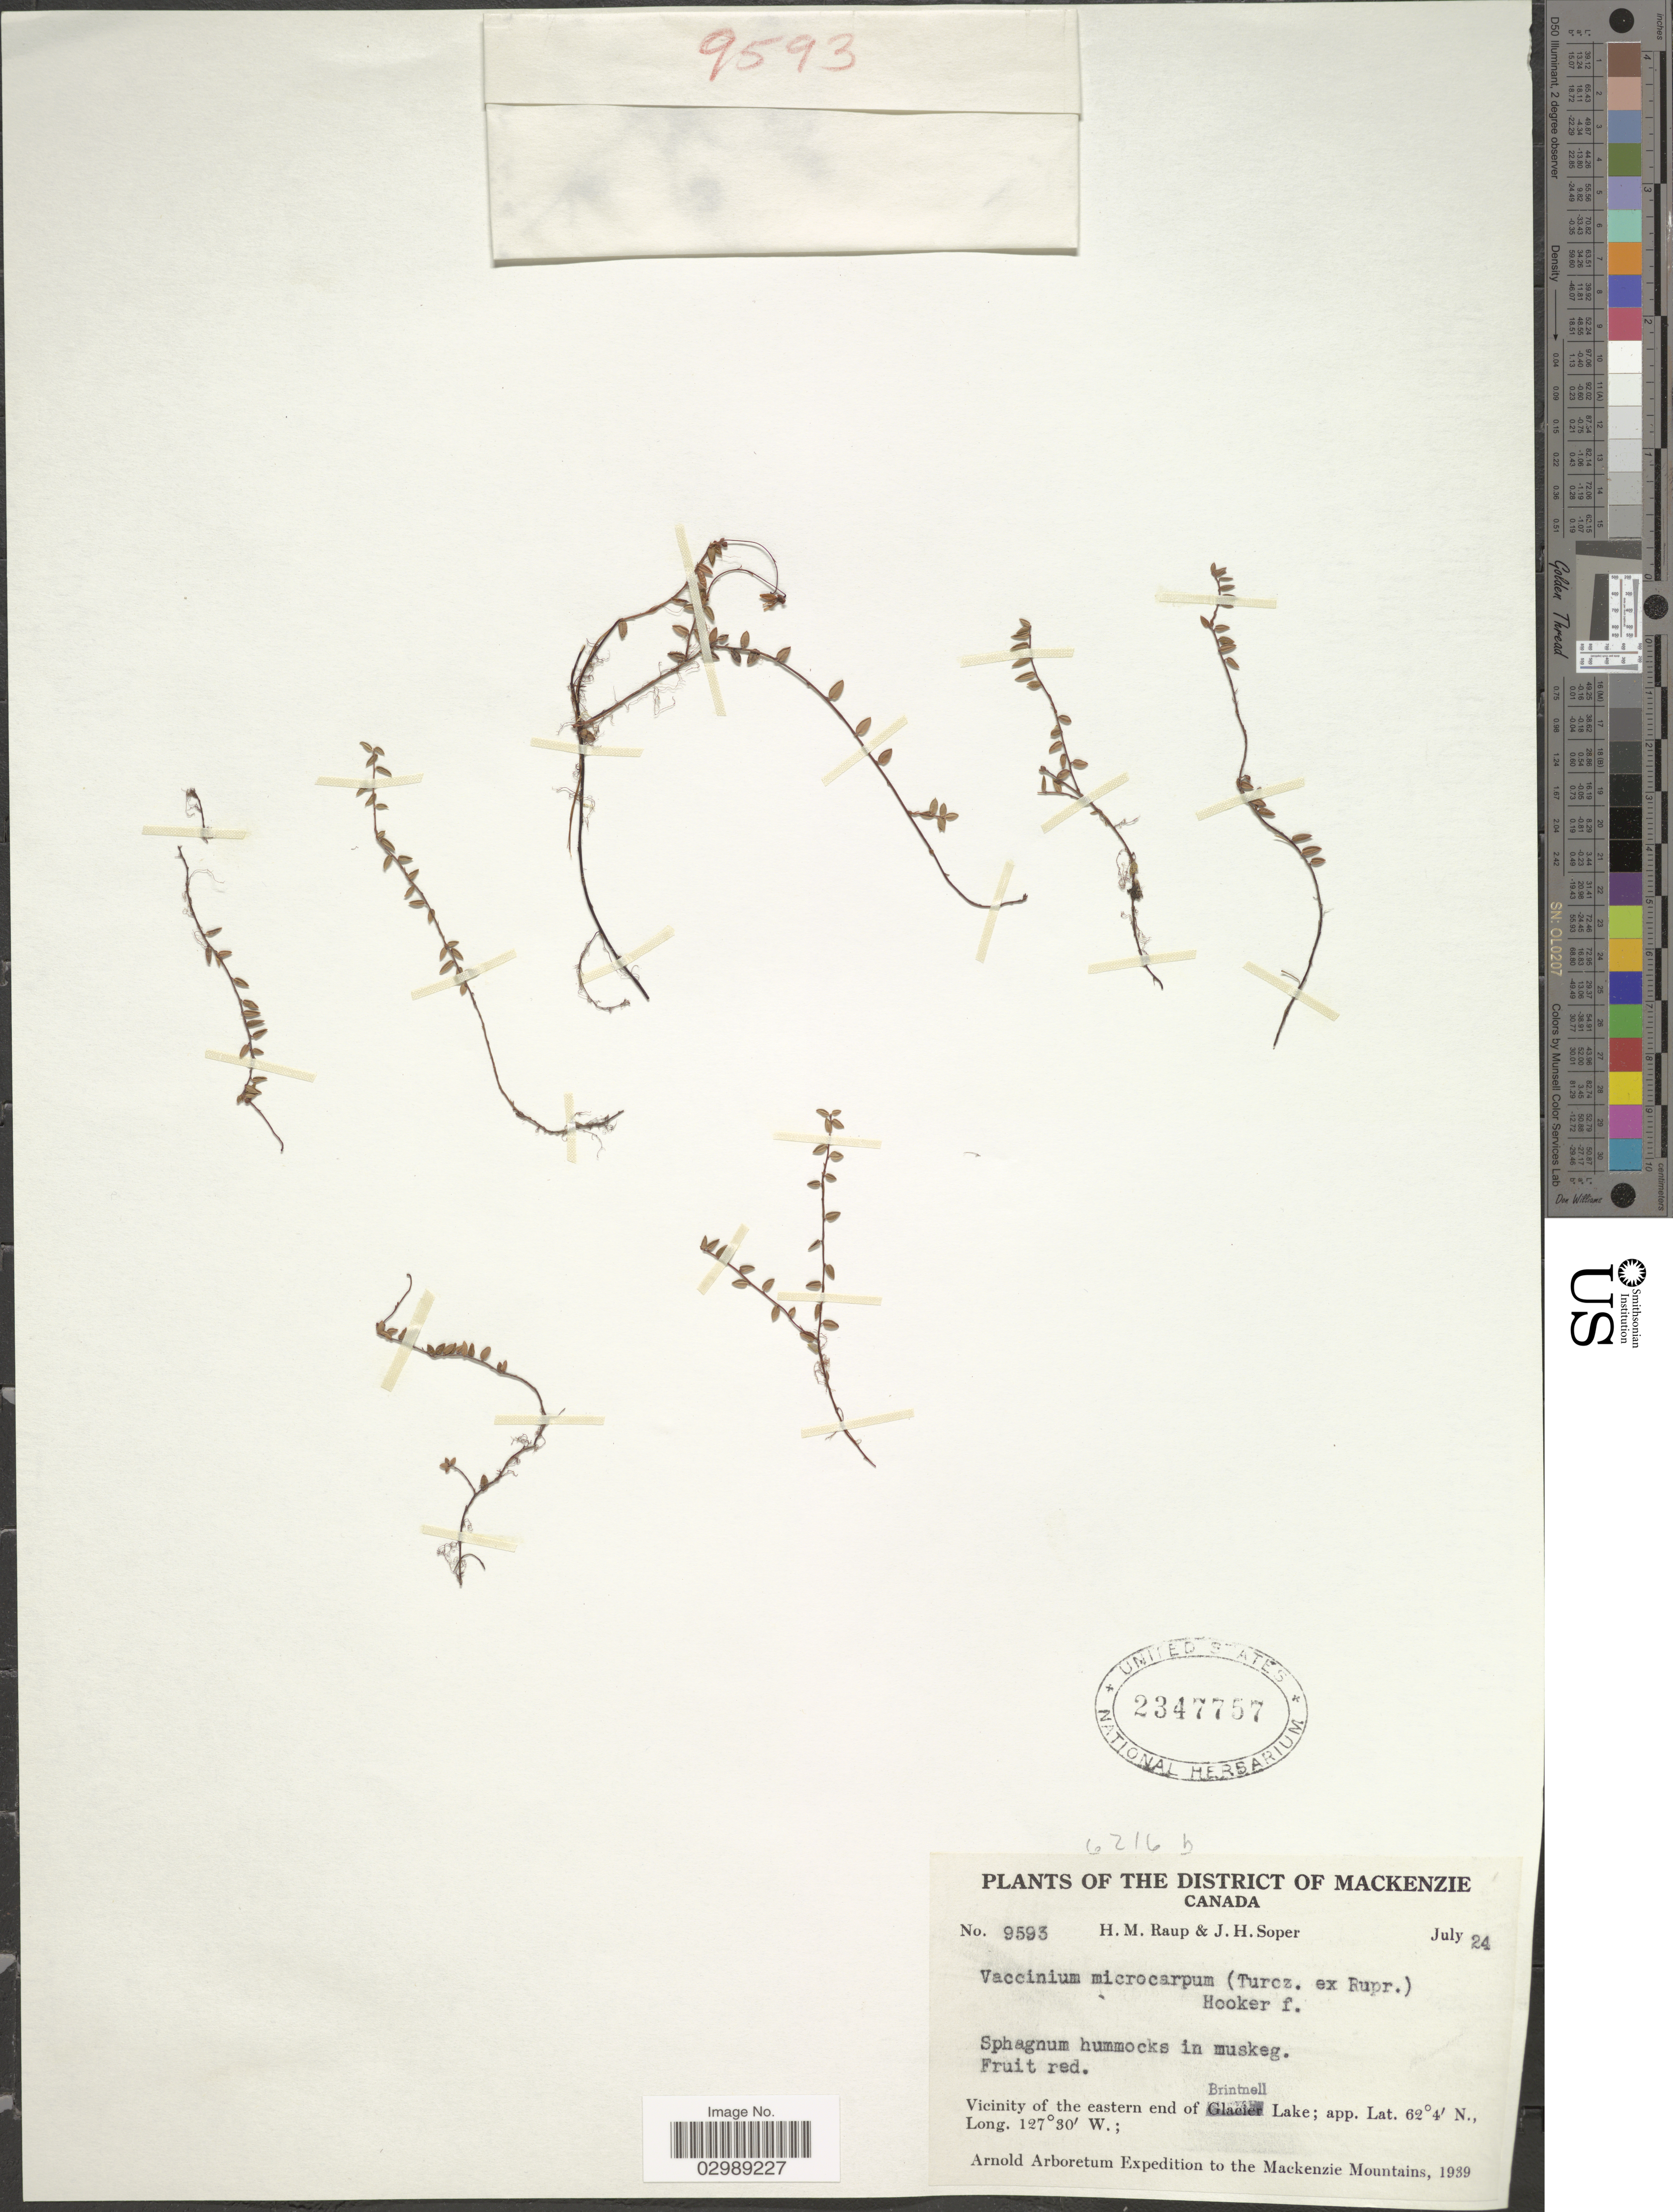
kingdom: Plantae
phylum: Tracheophyta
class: Magnoliopsida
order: Ericales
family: Ericaceae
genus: Vaccinium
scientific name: Vaccinium oxycoccos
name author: L.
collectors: H. Raup & J. H. Soper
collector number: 9593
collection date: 1939-07-24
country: Canada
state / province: British Columbia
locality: The District of Mackenzie, Vicinity of the eastern end of Brintnell Lake.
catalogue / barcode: US 2347757